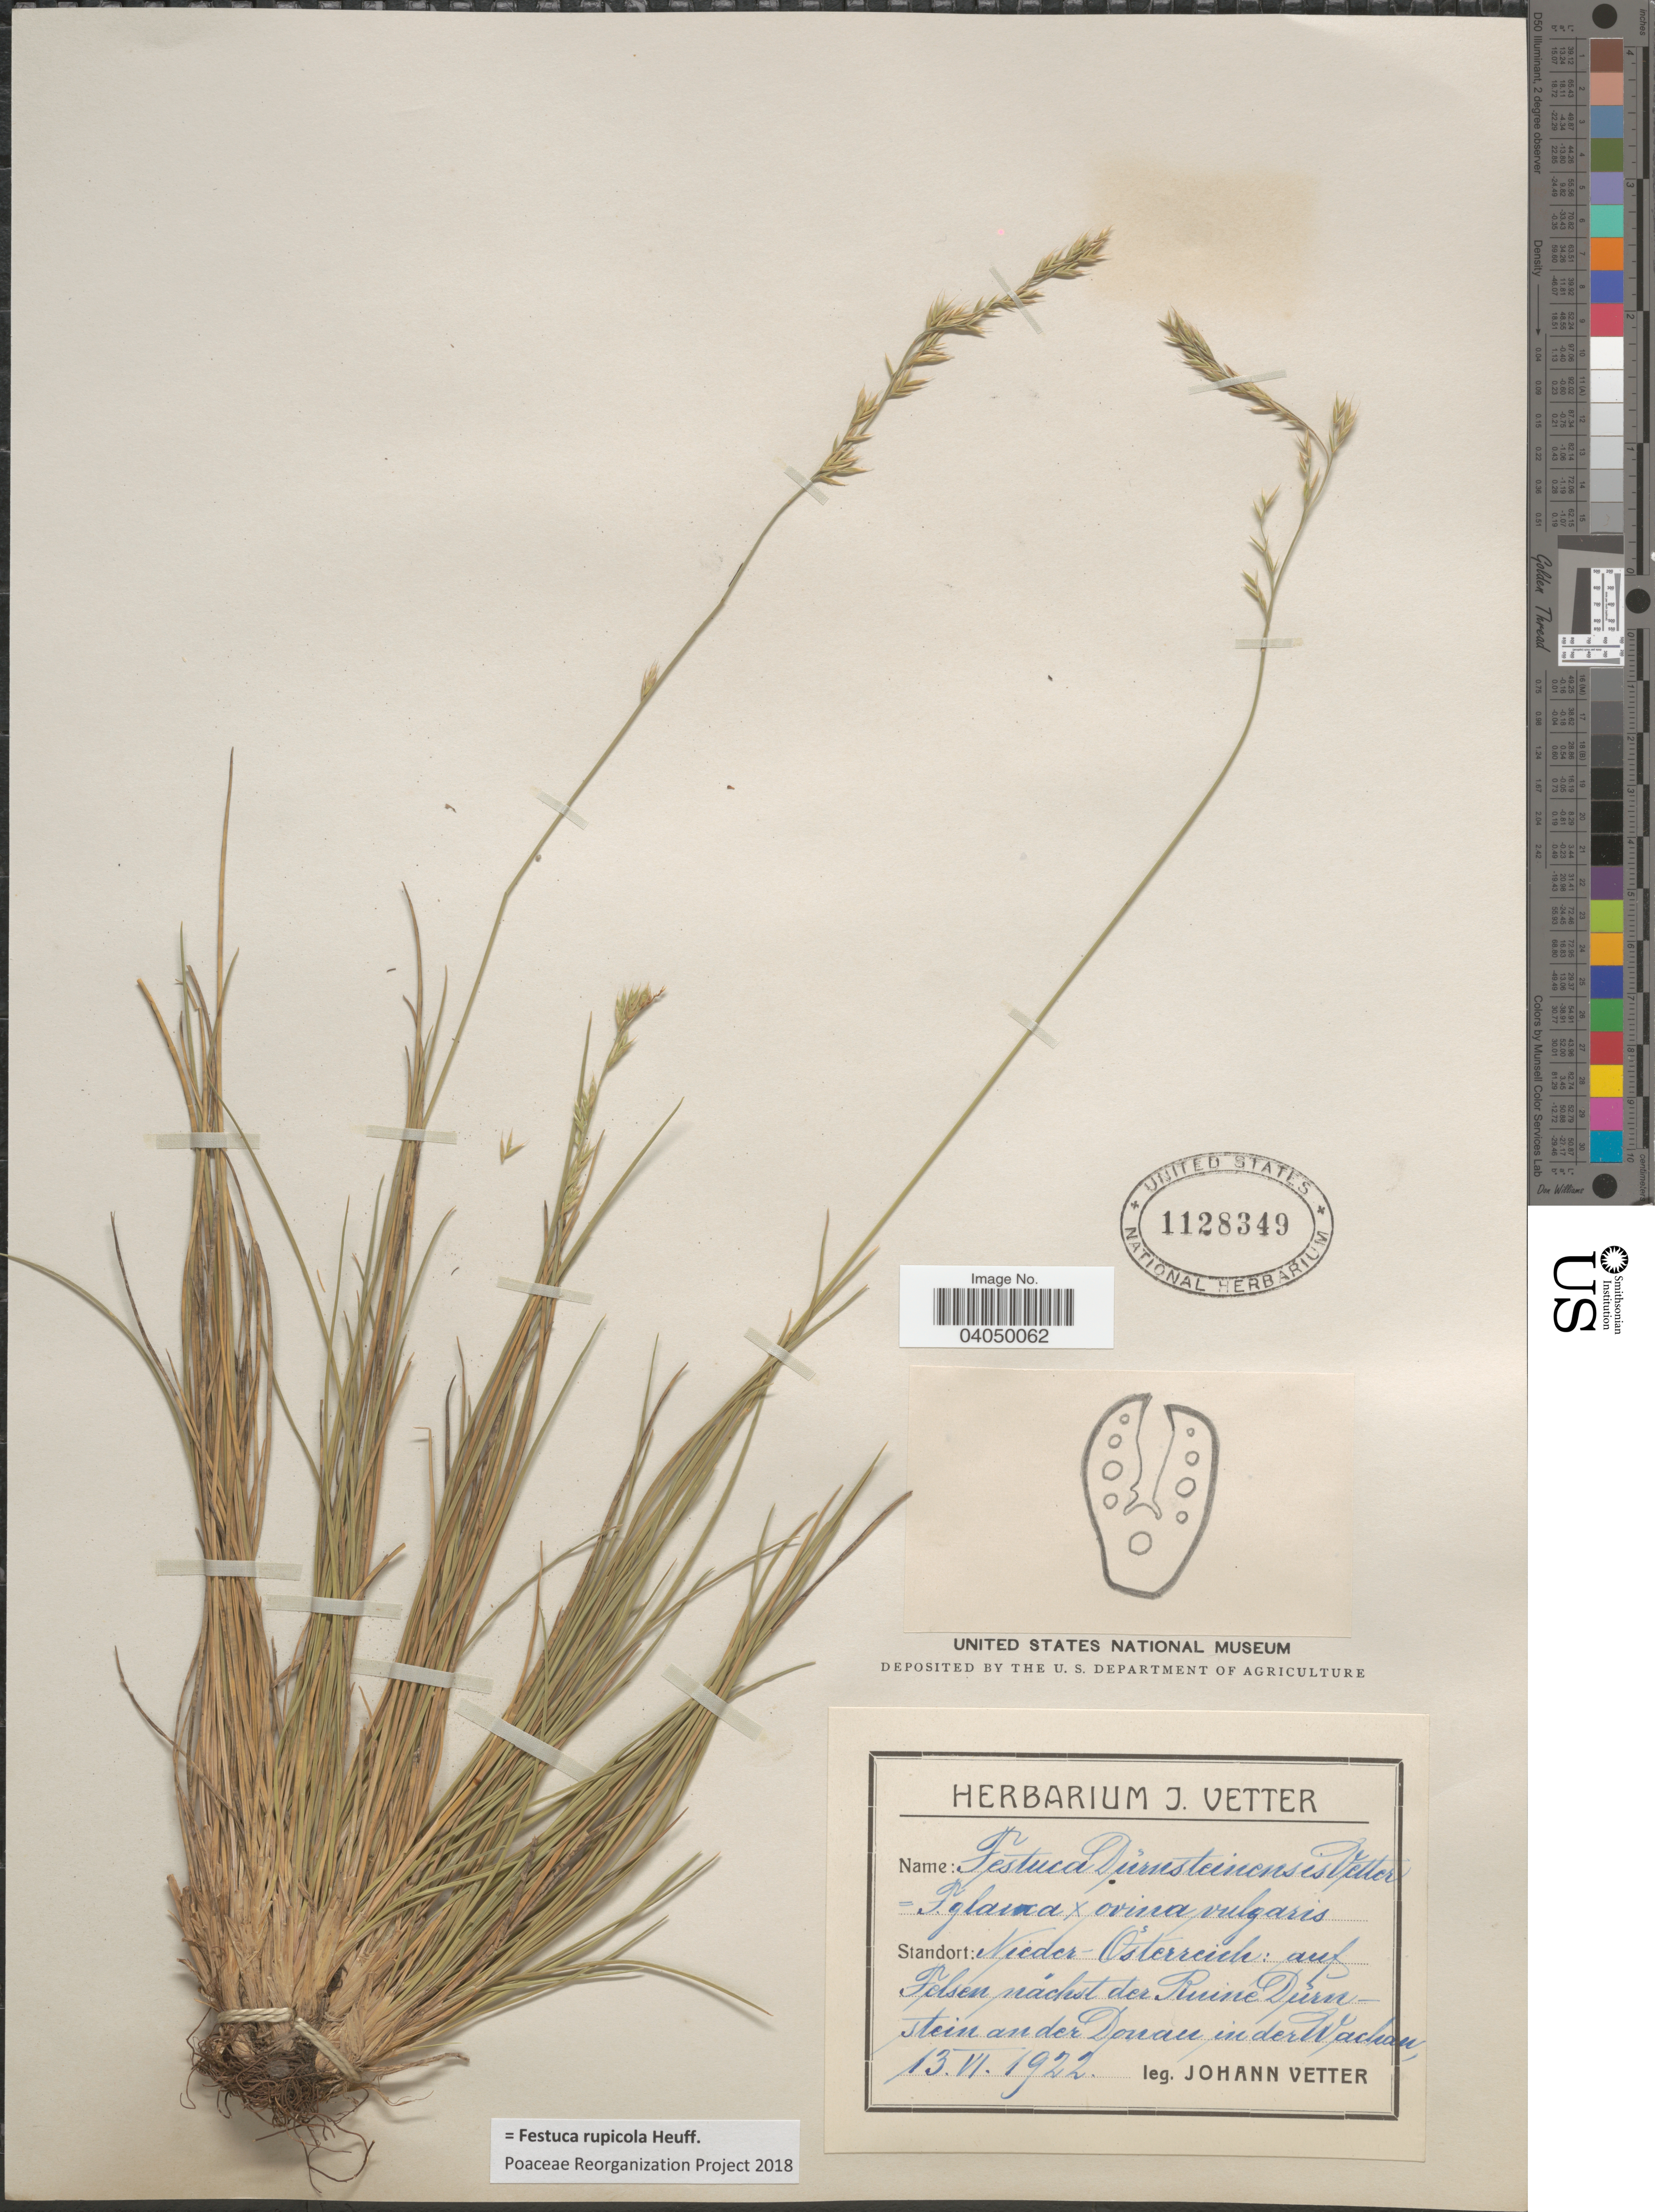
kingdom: Plantae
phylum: Tracheophyta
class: Liliopsida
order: Poales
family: Poaceae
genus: Festuca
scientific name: Festuca rupicola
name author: Heuff.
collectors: J. Vetter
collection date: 1922-06-13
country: Austria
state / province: Niederosterreich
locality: Auf Felsen nächst der Ruine Dũrnstein ander Donau in der Wachau.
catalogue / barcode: US 1128349